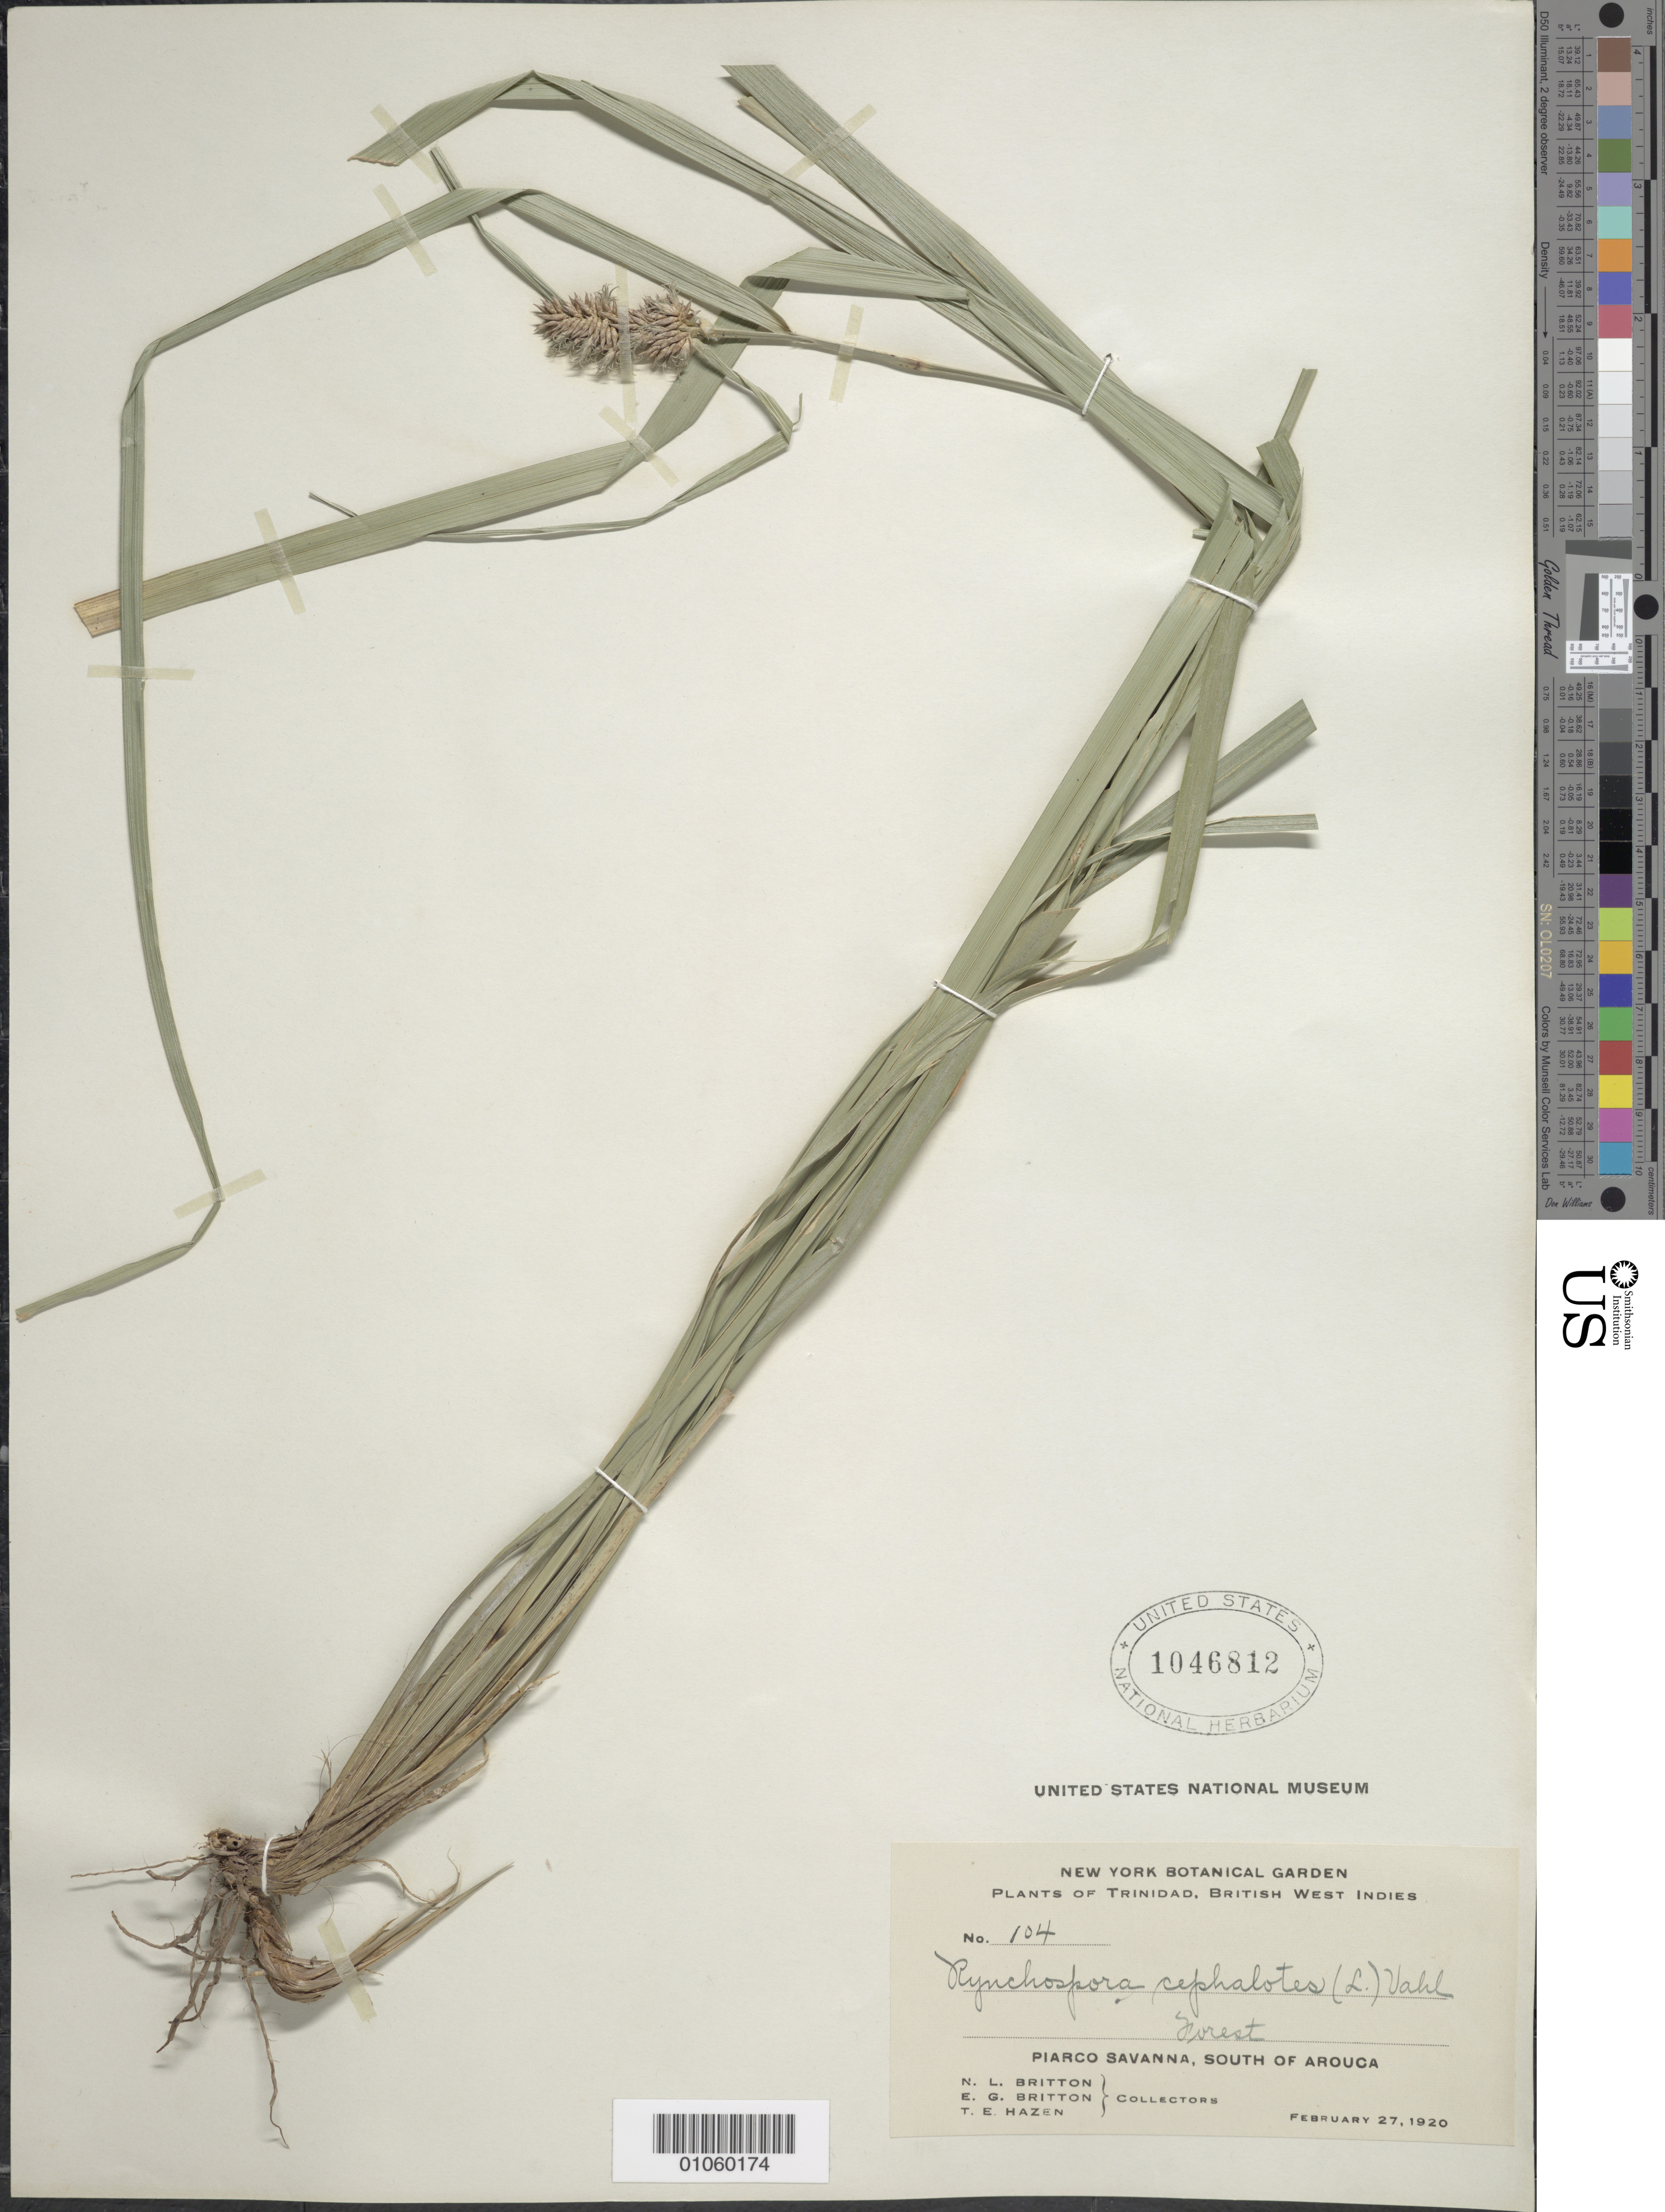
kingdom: Plantae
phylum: Tracheophyta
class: Liliopsida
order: Poales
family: Cyperaceae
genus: Rhynchospora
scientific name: Rhynchospora cephalotes var. cephalotes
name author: (L.) Vahl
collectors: N. Britton, E. G. Britton & T. E. Hazen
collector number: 104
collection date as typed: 27 Feb 1920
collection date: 1920-02-27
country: Trinidad and Tobago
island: Trinidad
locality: Piarco Savanna, S of Arouca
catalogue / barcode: US 1046812